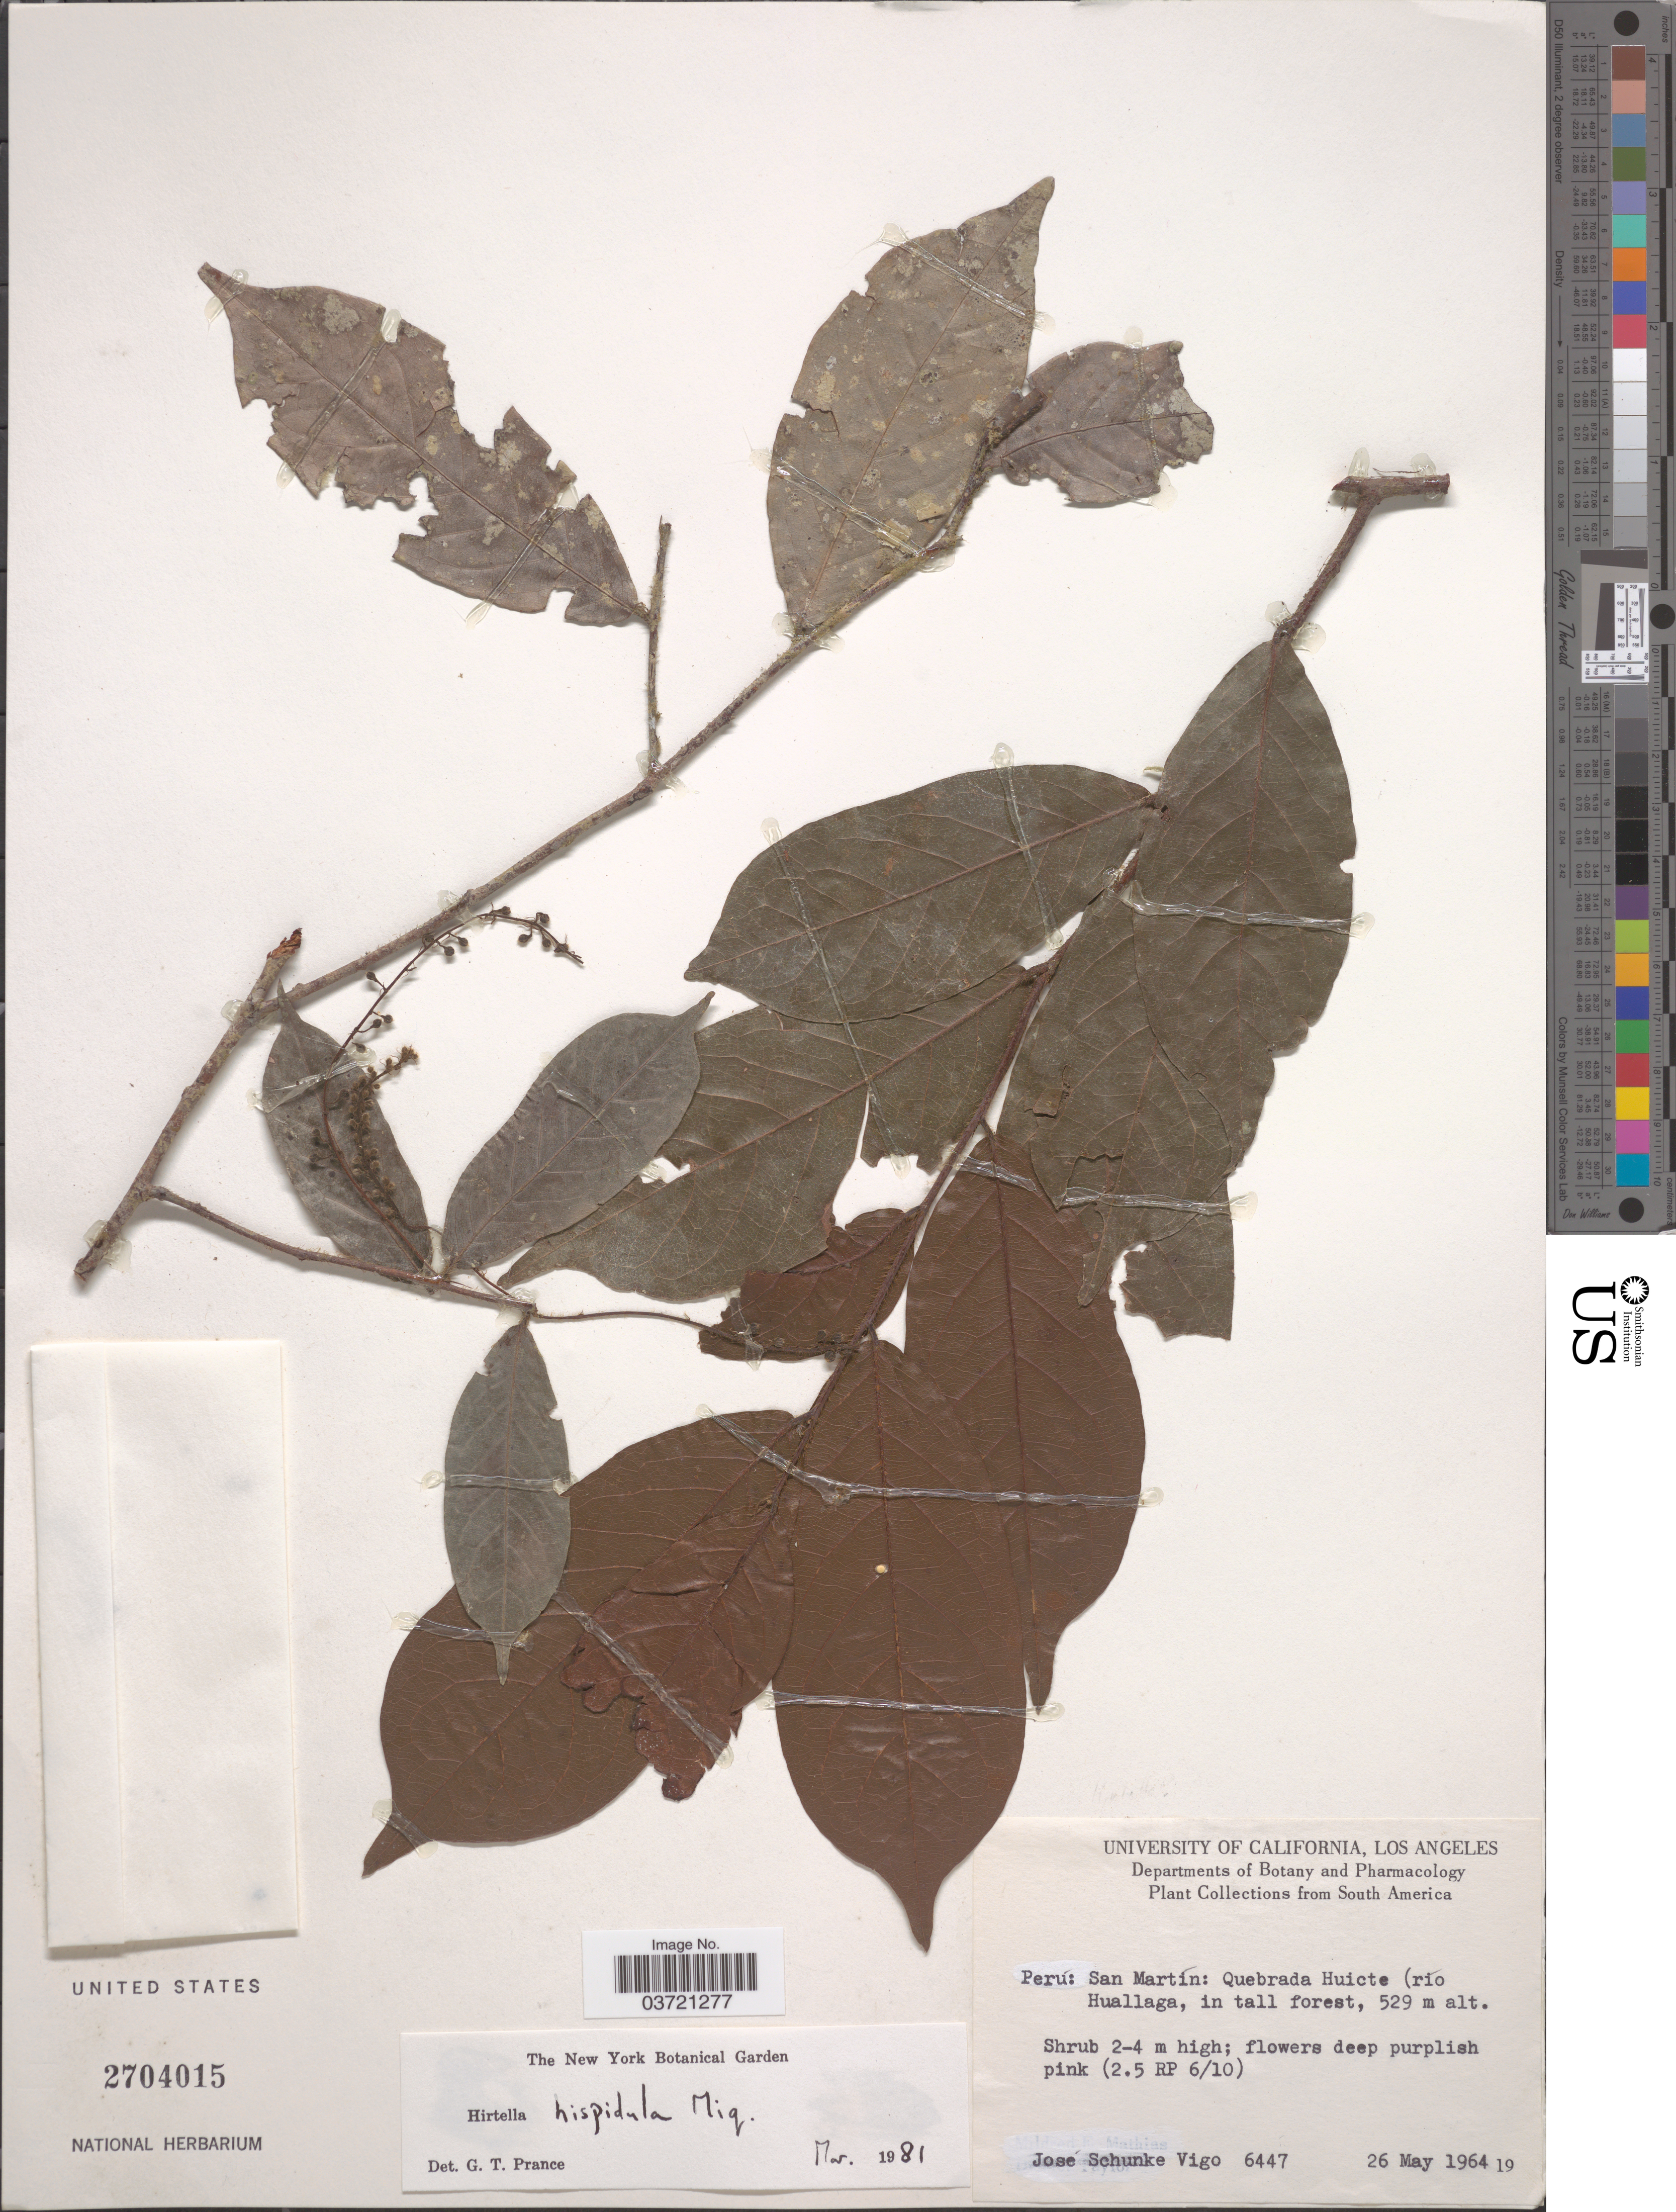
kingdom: Plantae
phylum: Tracheophyta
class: Magnoliopsida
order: Malpighiales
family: Chrysobalanaceae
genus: Hirtella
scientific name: Hirtella hispidula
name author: Miq.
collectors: J. Schunke Vigo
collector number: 6447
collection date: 1964-05-26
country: Peru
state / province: San Martín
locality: Quebrada Huicte (río Huallaga).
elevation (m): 529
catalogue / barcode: US 2704015